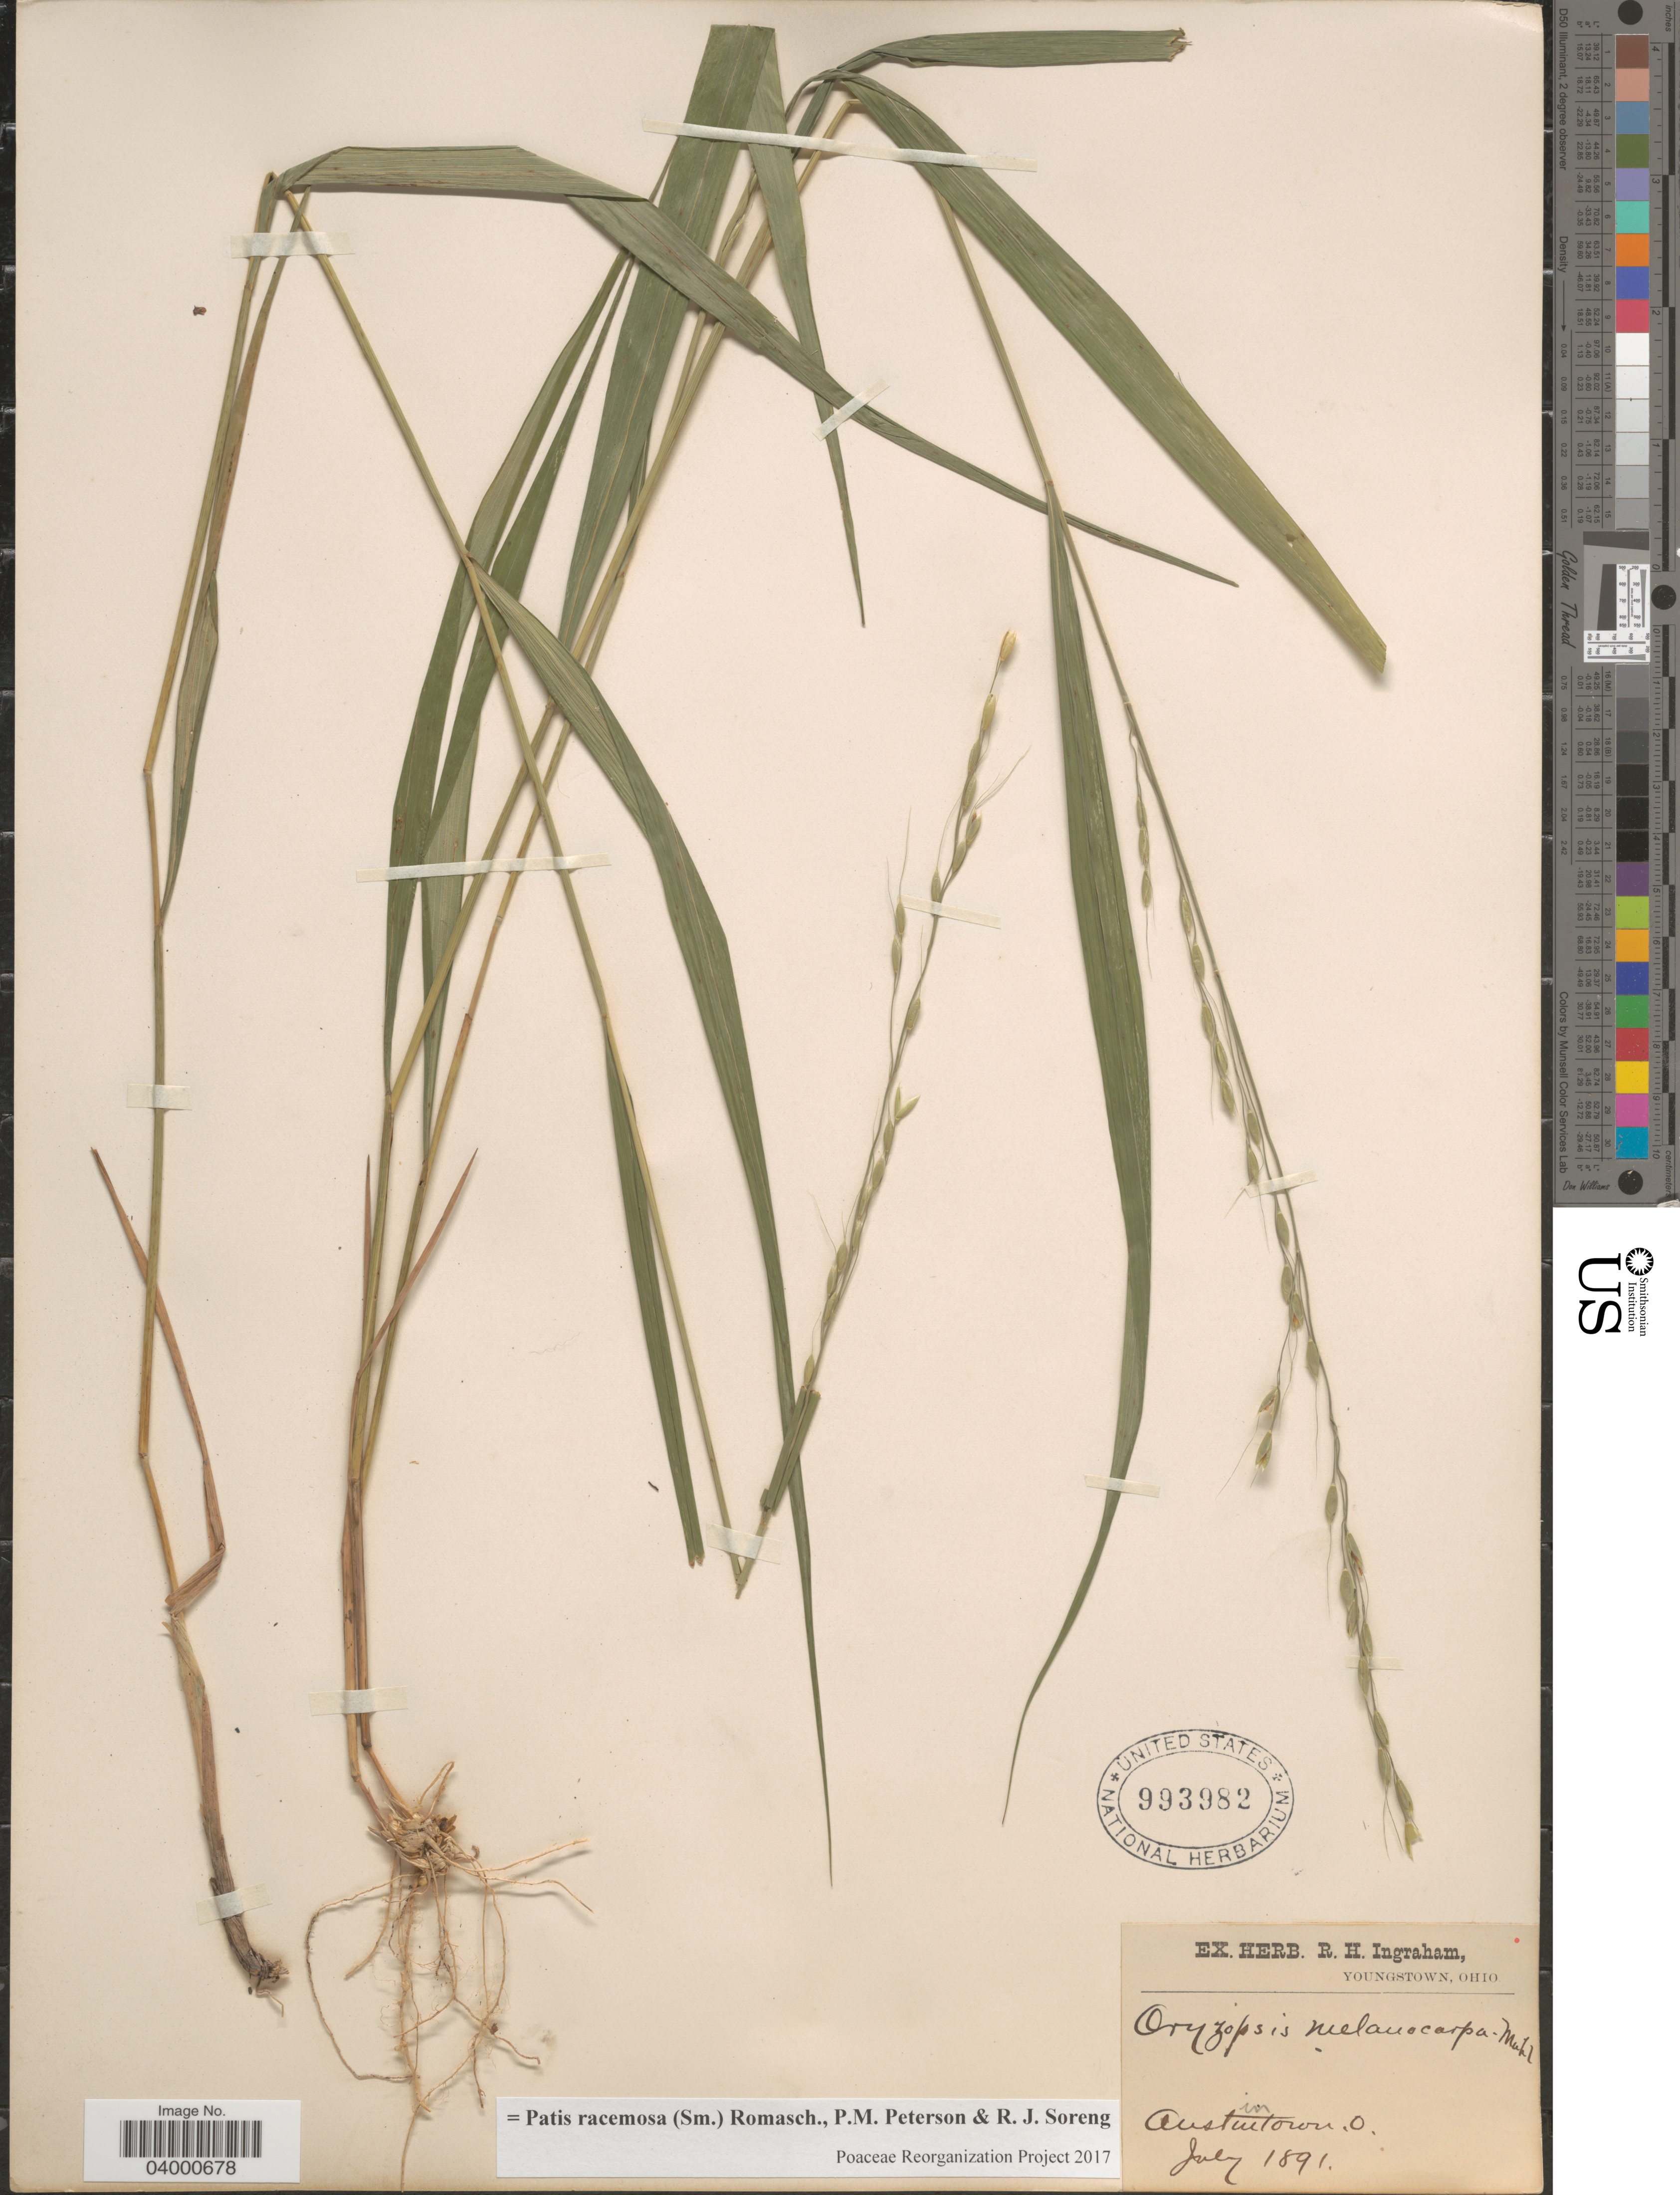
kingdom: Plantae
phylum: Tracheophyta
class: Liliopsida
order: Poales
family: Poaceae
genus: Patis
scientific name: Patis racemosa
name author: (Sm.) Romasch. et al.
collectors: Ex herb. R. H. Ingraham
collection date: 1891-07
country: United States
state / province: Ohio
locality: In Austin Town.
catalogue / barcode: US 993982